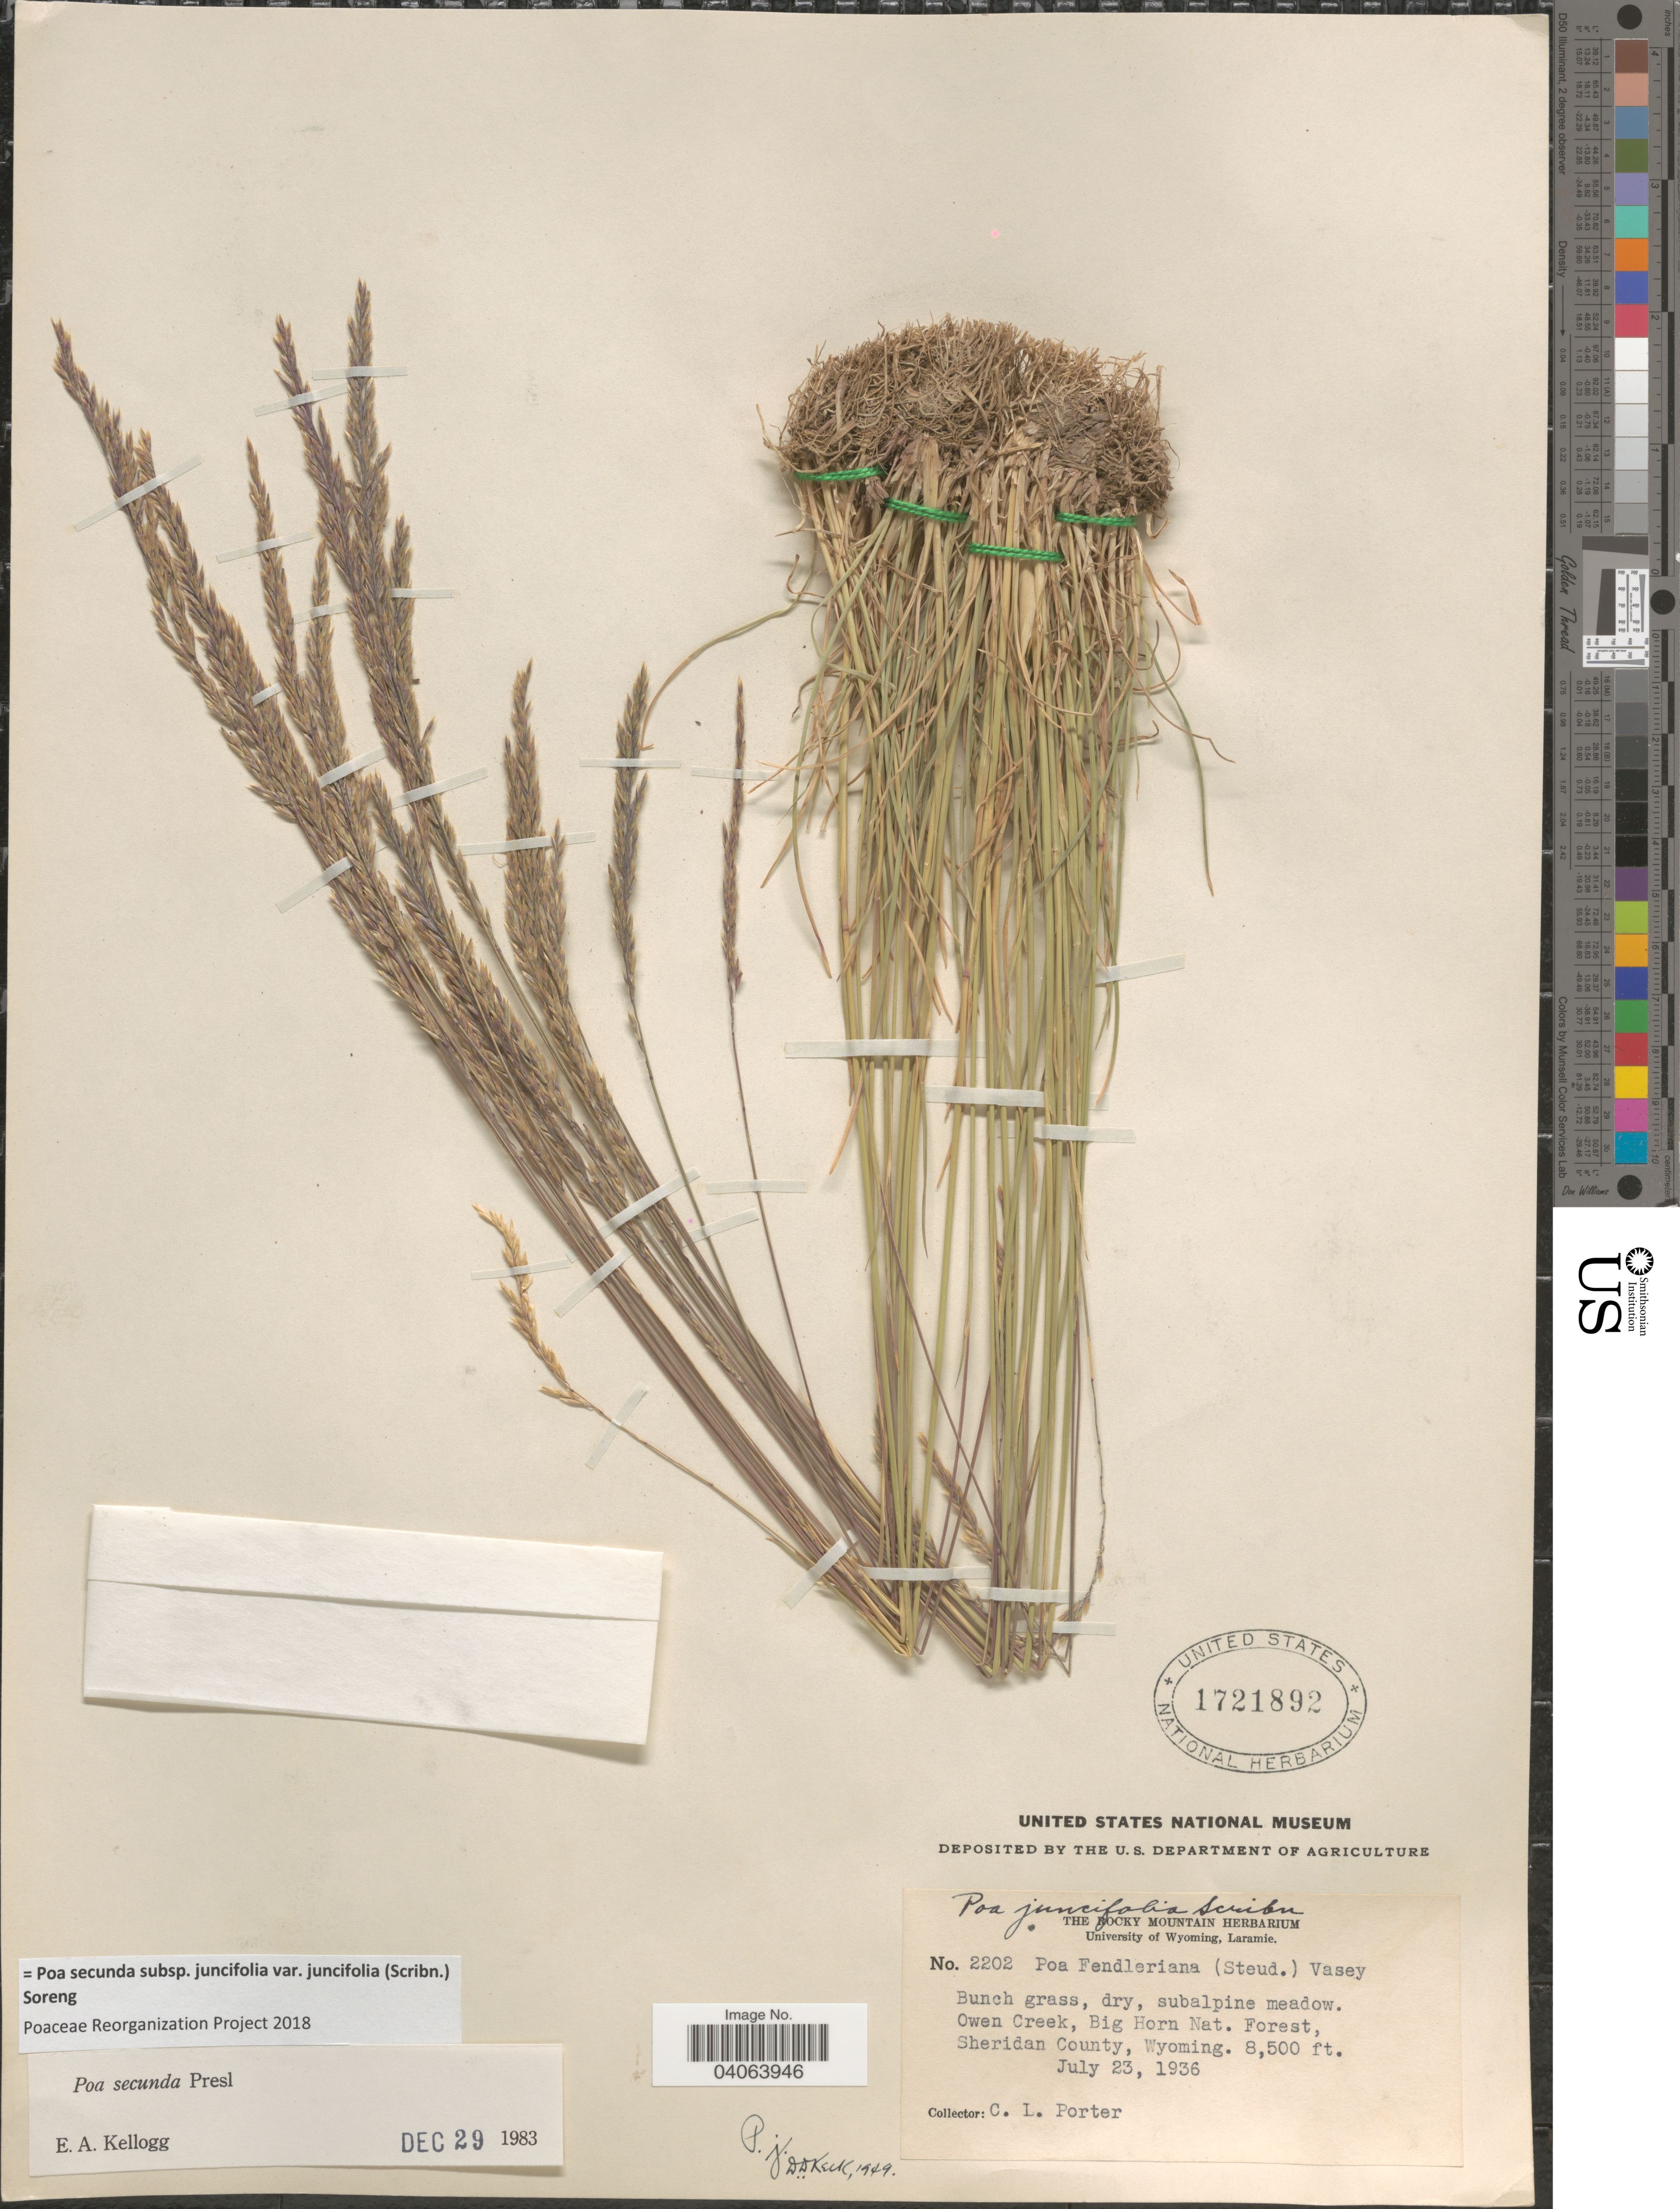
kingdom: Plantae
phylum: Tracheophyta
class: Liliopsida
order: Poales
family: Poaceae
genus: Poa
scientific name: Poa secunda subsp. juncifolia var. juncifolia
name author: (Scribn.) Soreng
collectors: C. L. Porter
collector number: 2202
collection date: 1936-07-23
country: United States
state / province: Wyoming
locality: Owen Creek, Big Horn Nat. Forest. Sheridan County.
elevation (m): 2591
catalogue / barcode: US 1721892